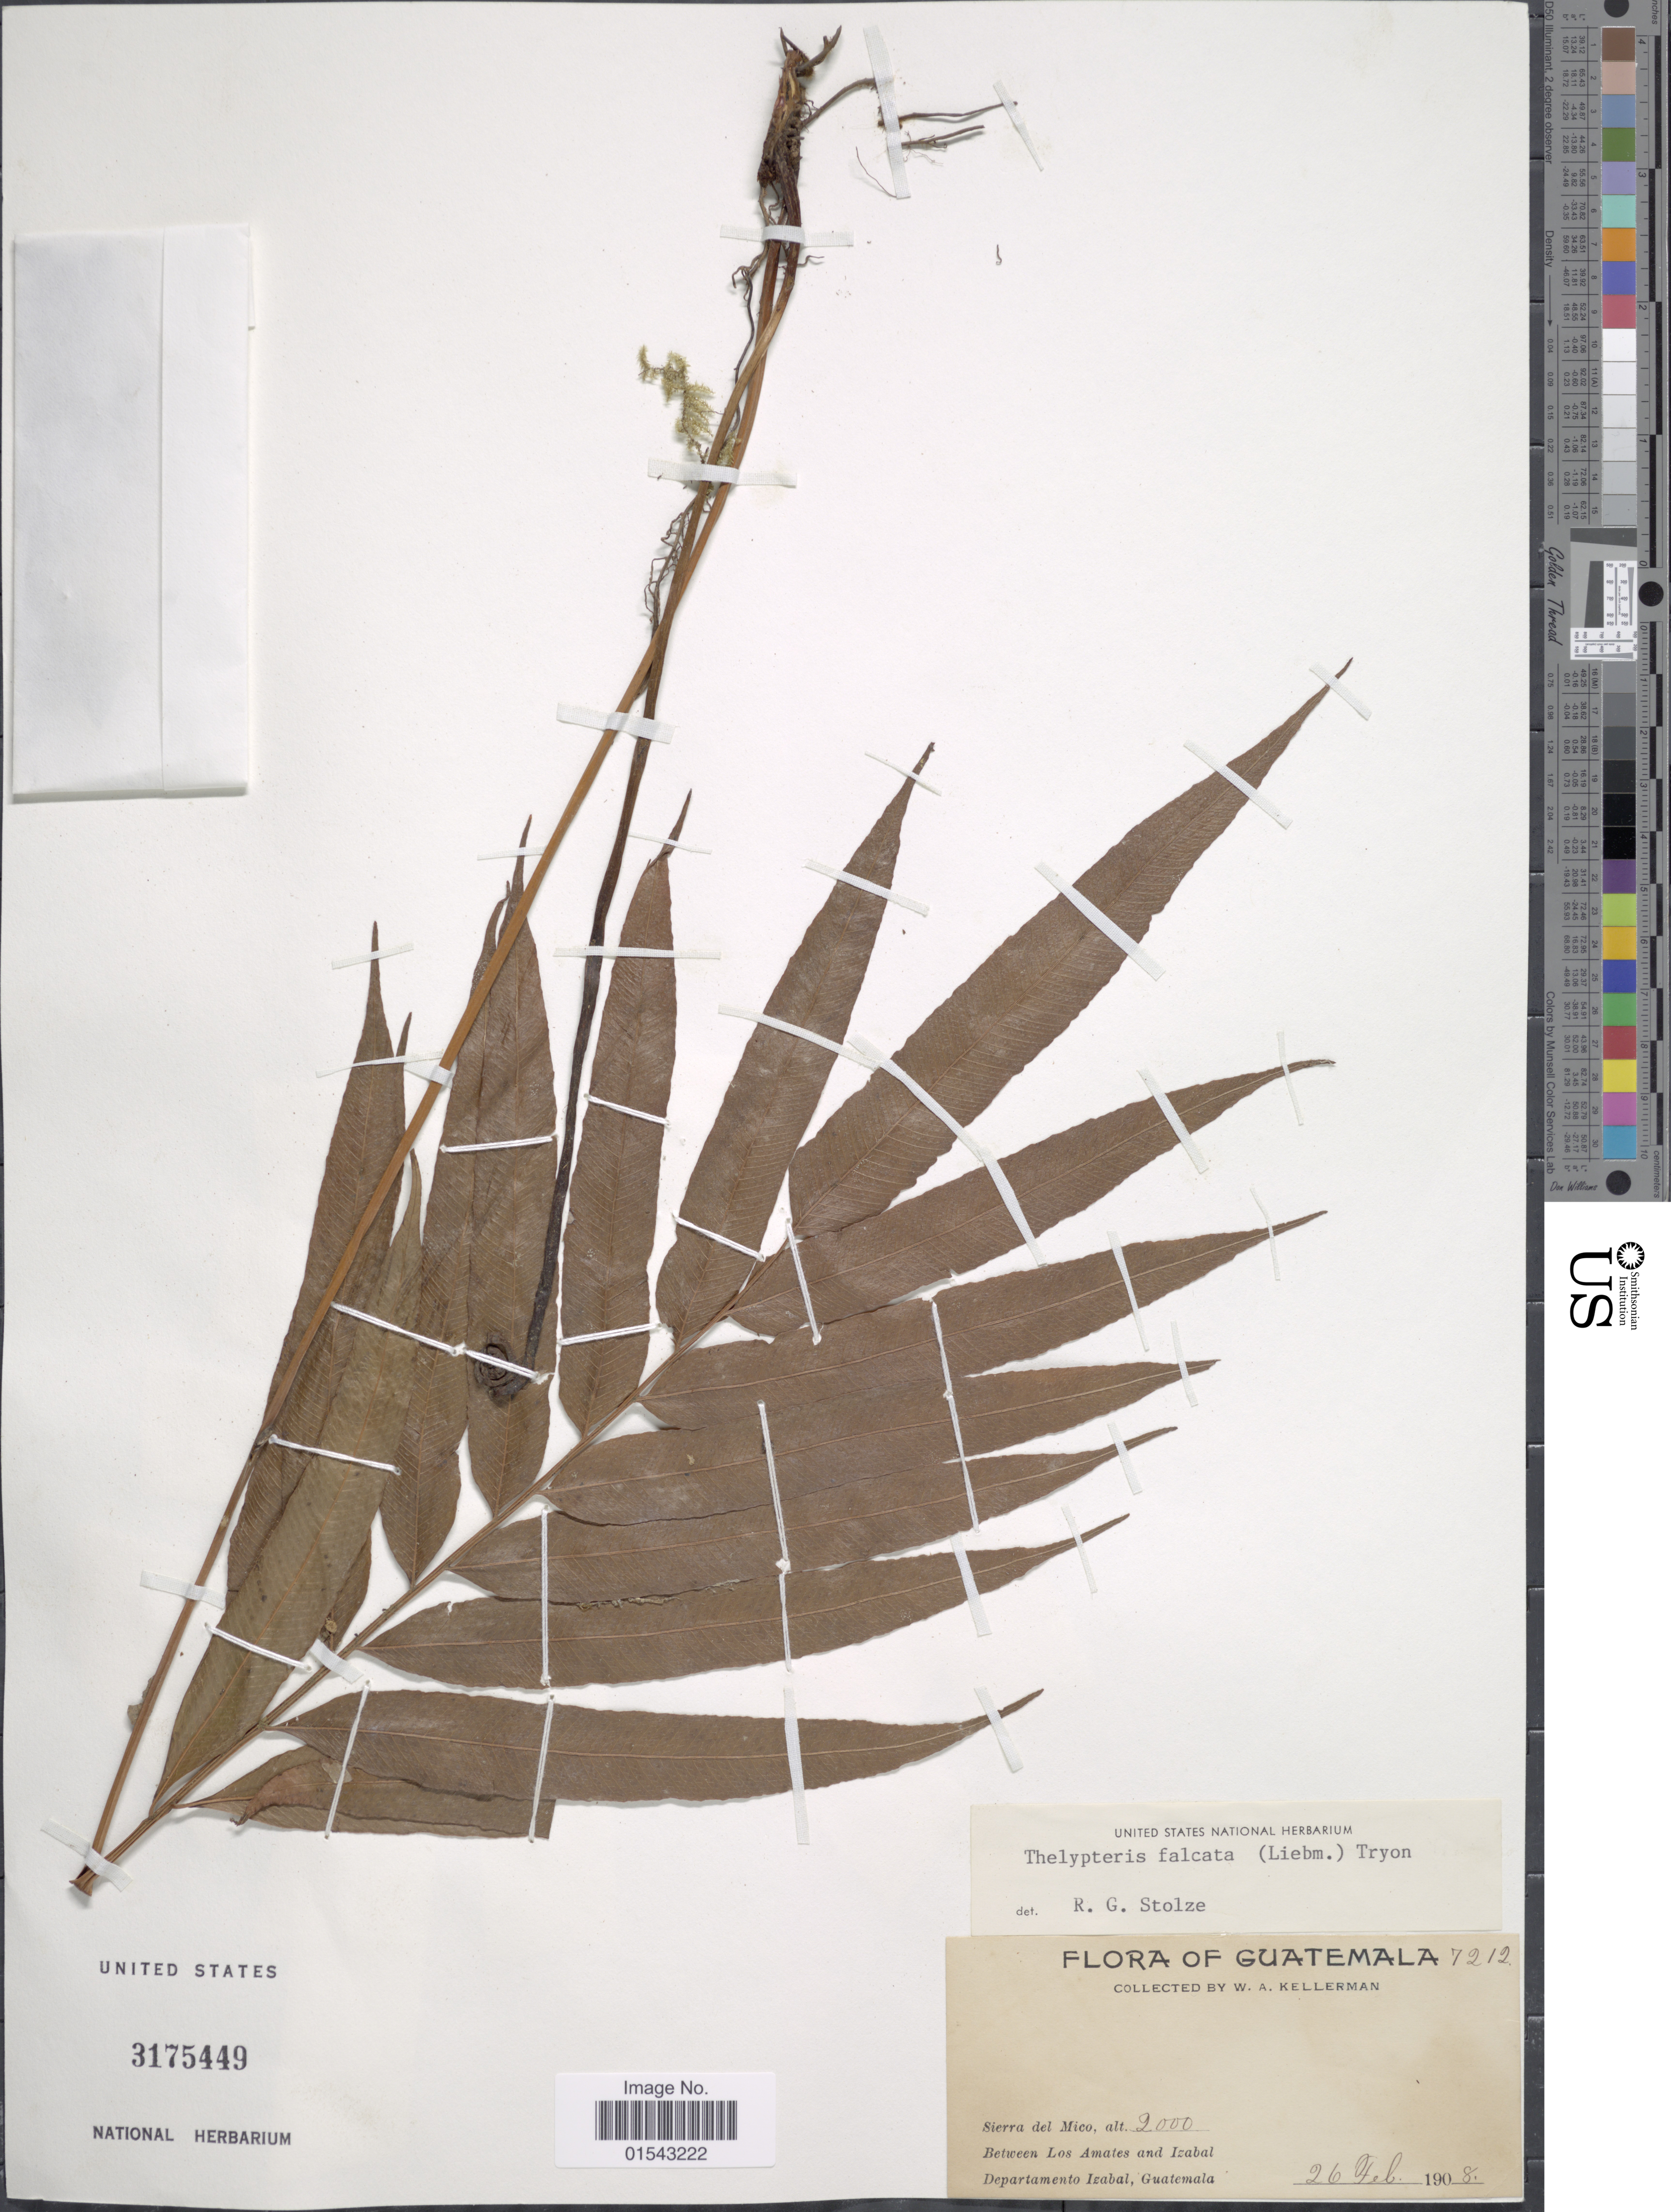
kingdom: Plantae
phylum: Tracheophyta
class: Polypodiopsida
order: Polypodiales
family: Thelypteridaceae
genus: Meniscium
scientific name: Meniscium falcatum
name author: Liebm.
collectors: W. Kellerman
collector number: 7212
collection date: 1908-02-26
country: Guatemala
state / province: Izabal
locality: Sierra del Mico, between Los Amates and Izabal, Departamento Izabal, Guatemala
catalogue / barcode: US 3175449